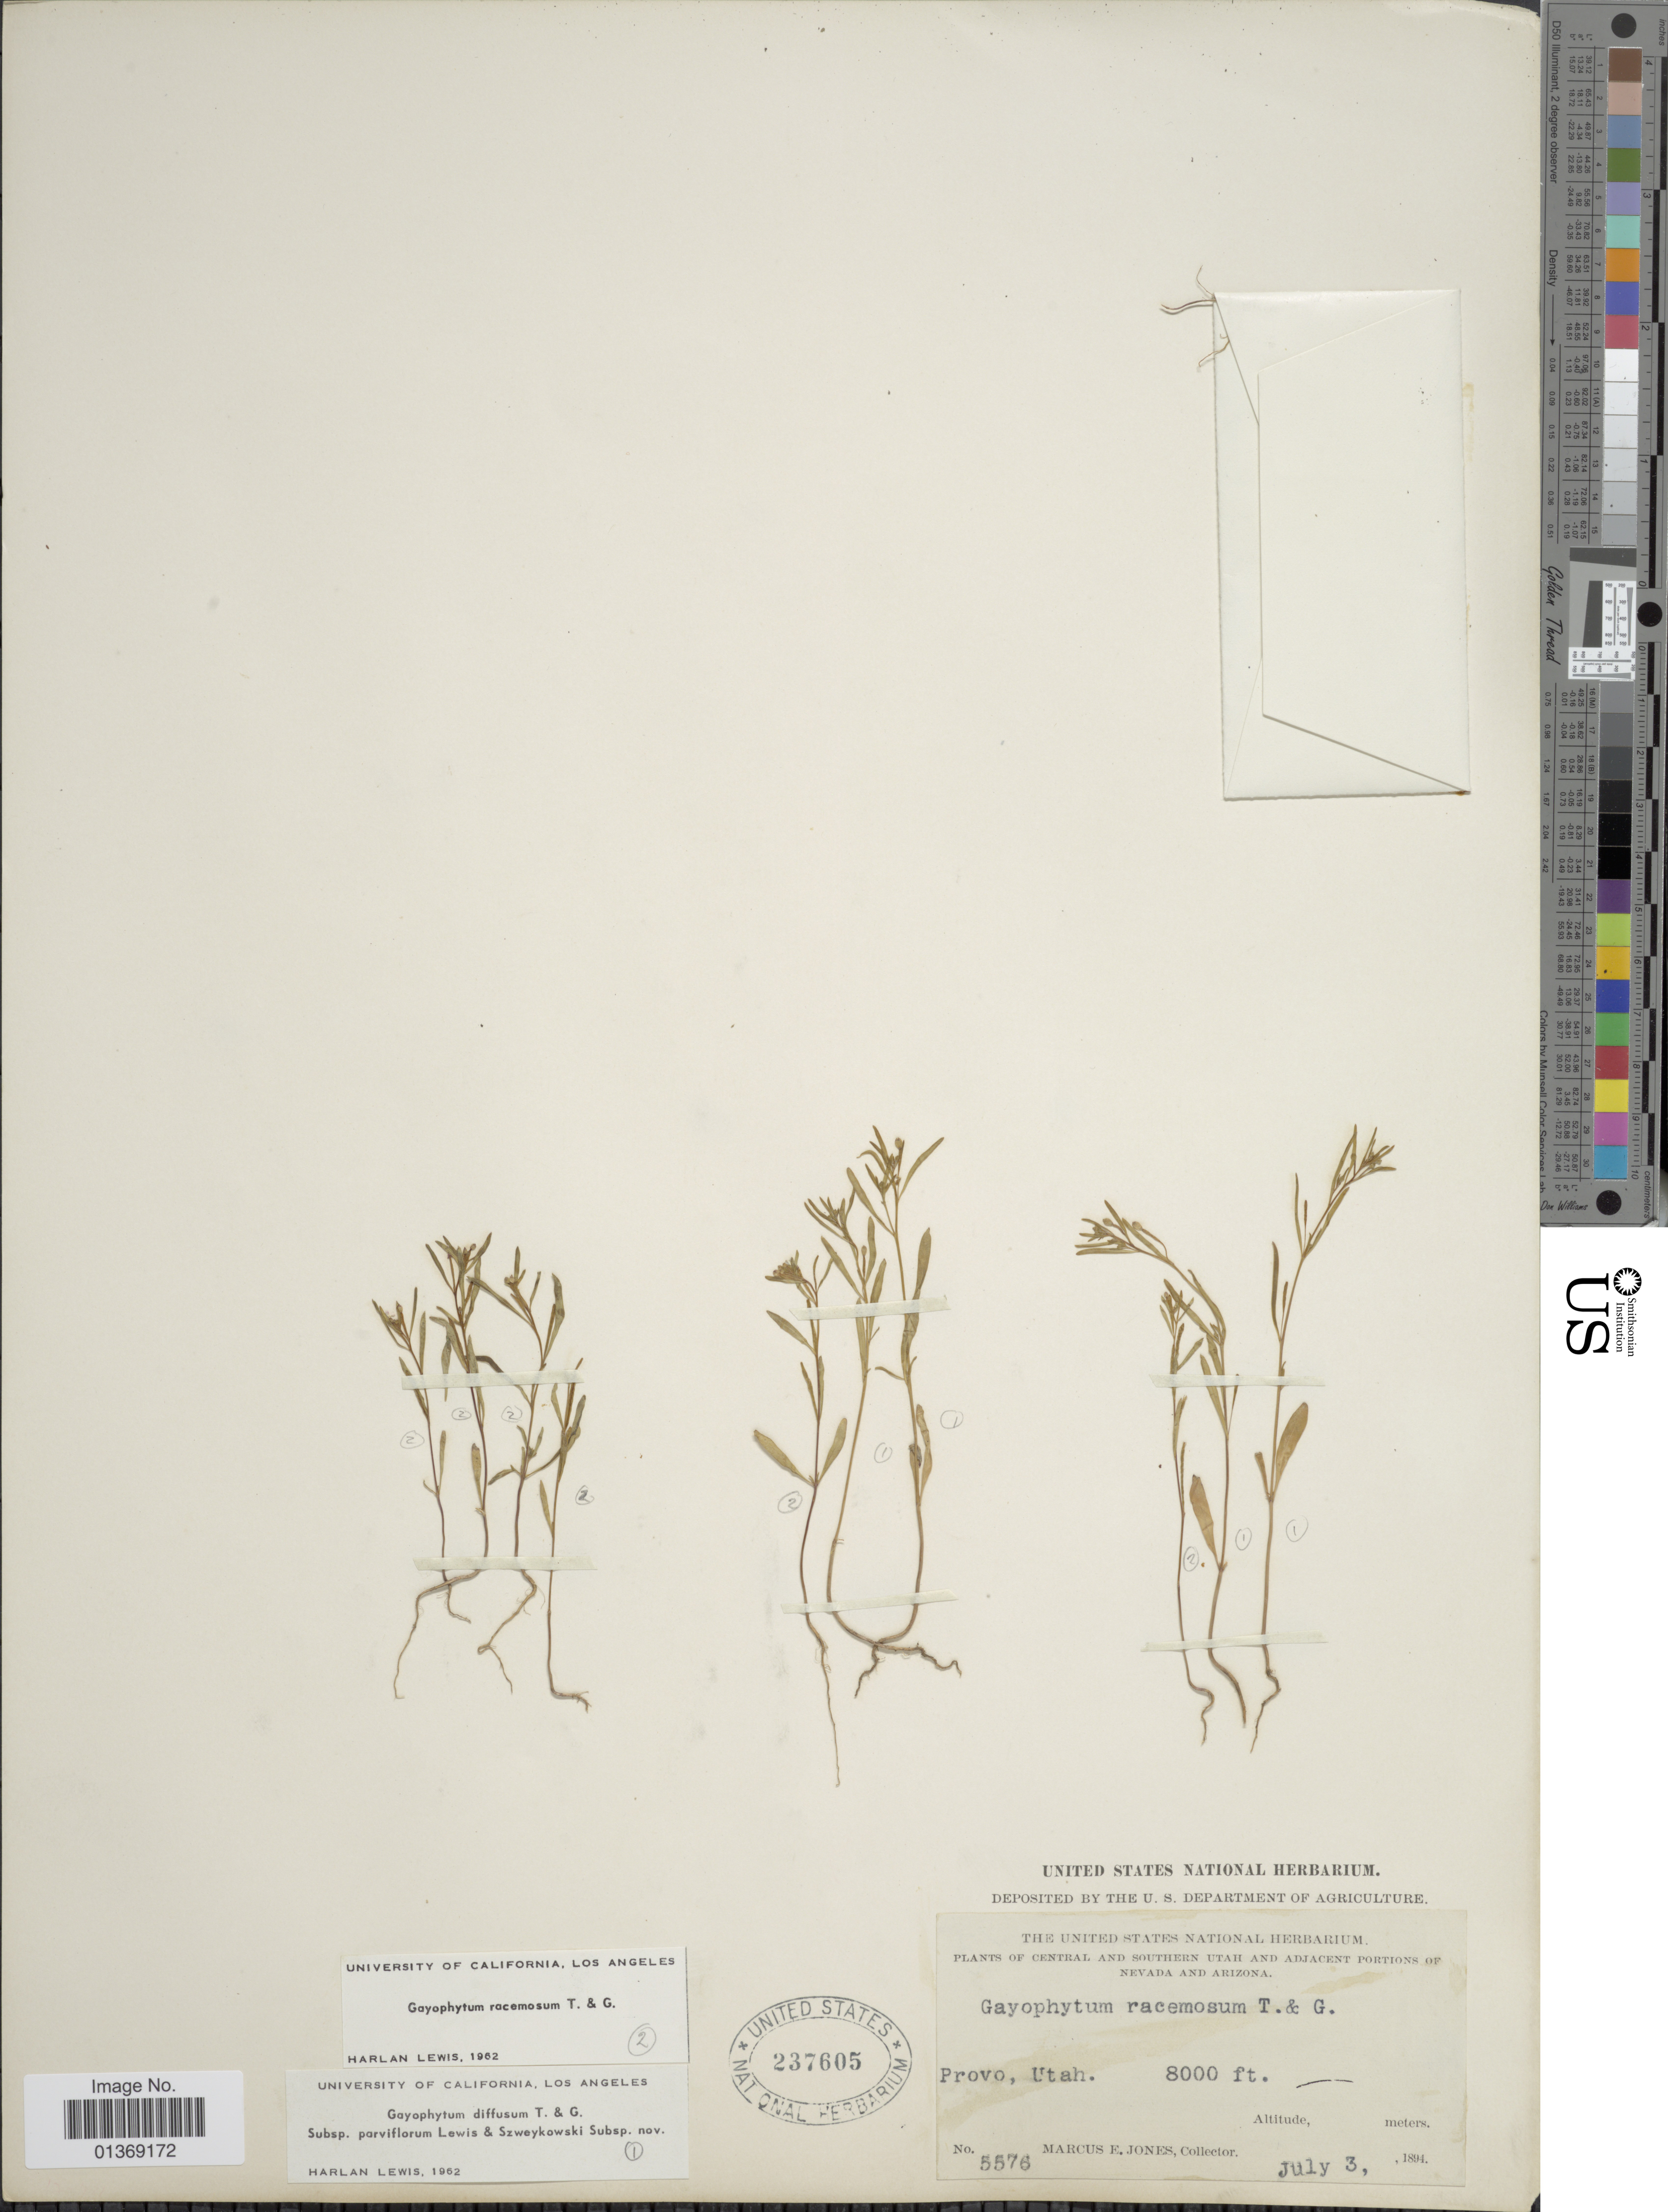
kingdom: Plantae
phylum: Tracheophyta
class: Magnoliopsida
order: Myrtales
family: Onagraceae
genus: Gayophytum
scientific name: Gayophytum racemosum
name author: Torr. & A. Gray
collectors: M. E. Jones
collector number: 5576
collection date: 1894-07-03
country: United States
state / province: Utah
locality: Central and Southern Utah and Adjacent Portions of Nevada and Arizona, Provo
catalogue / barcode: US 237605